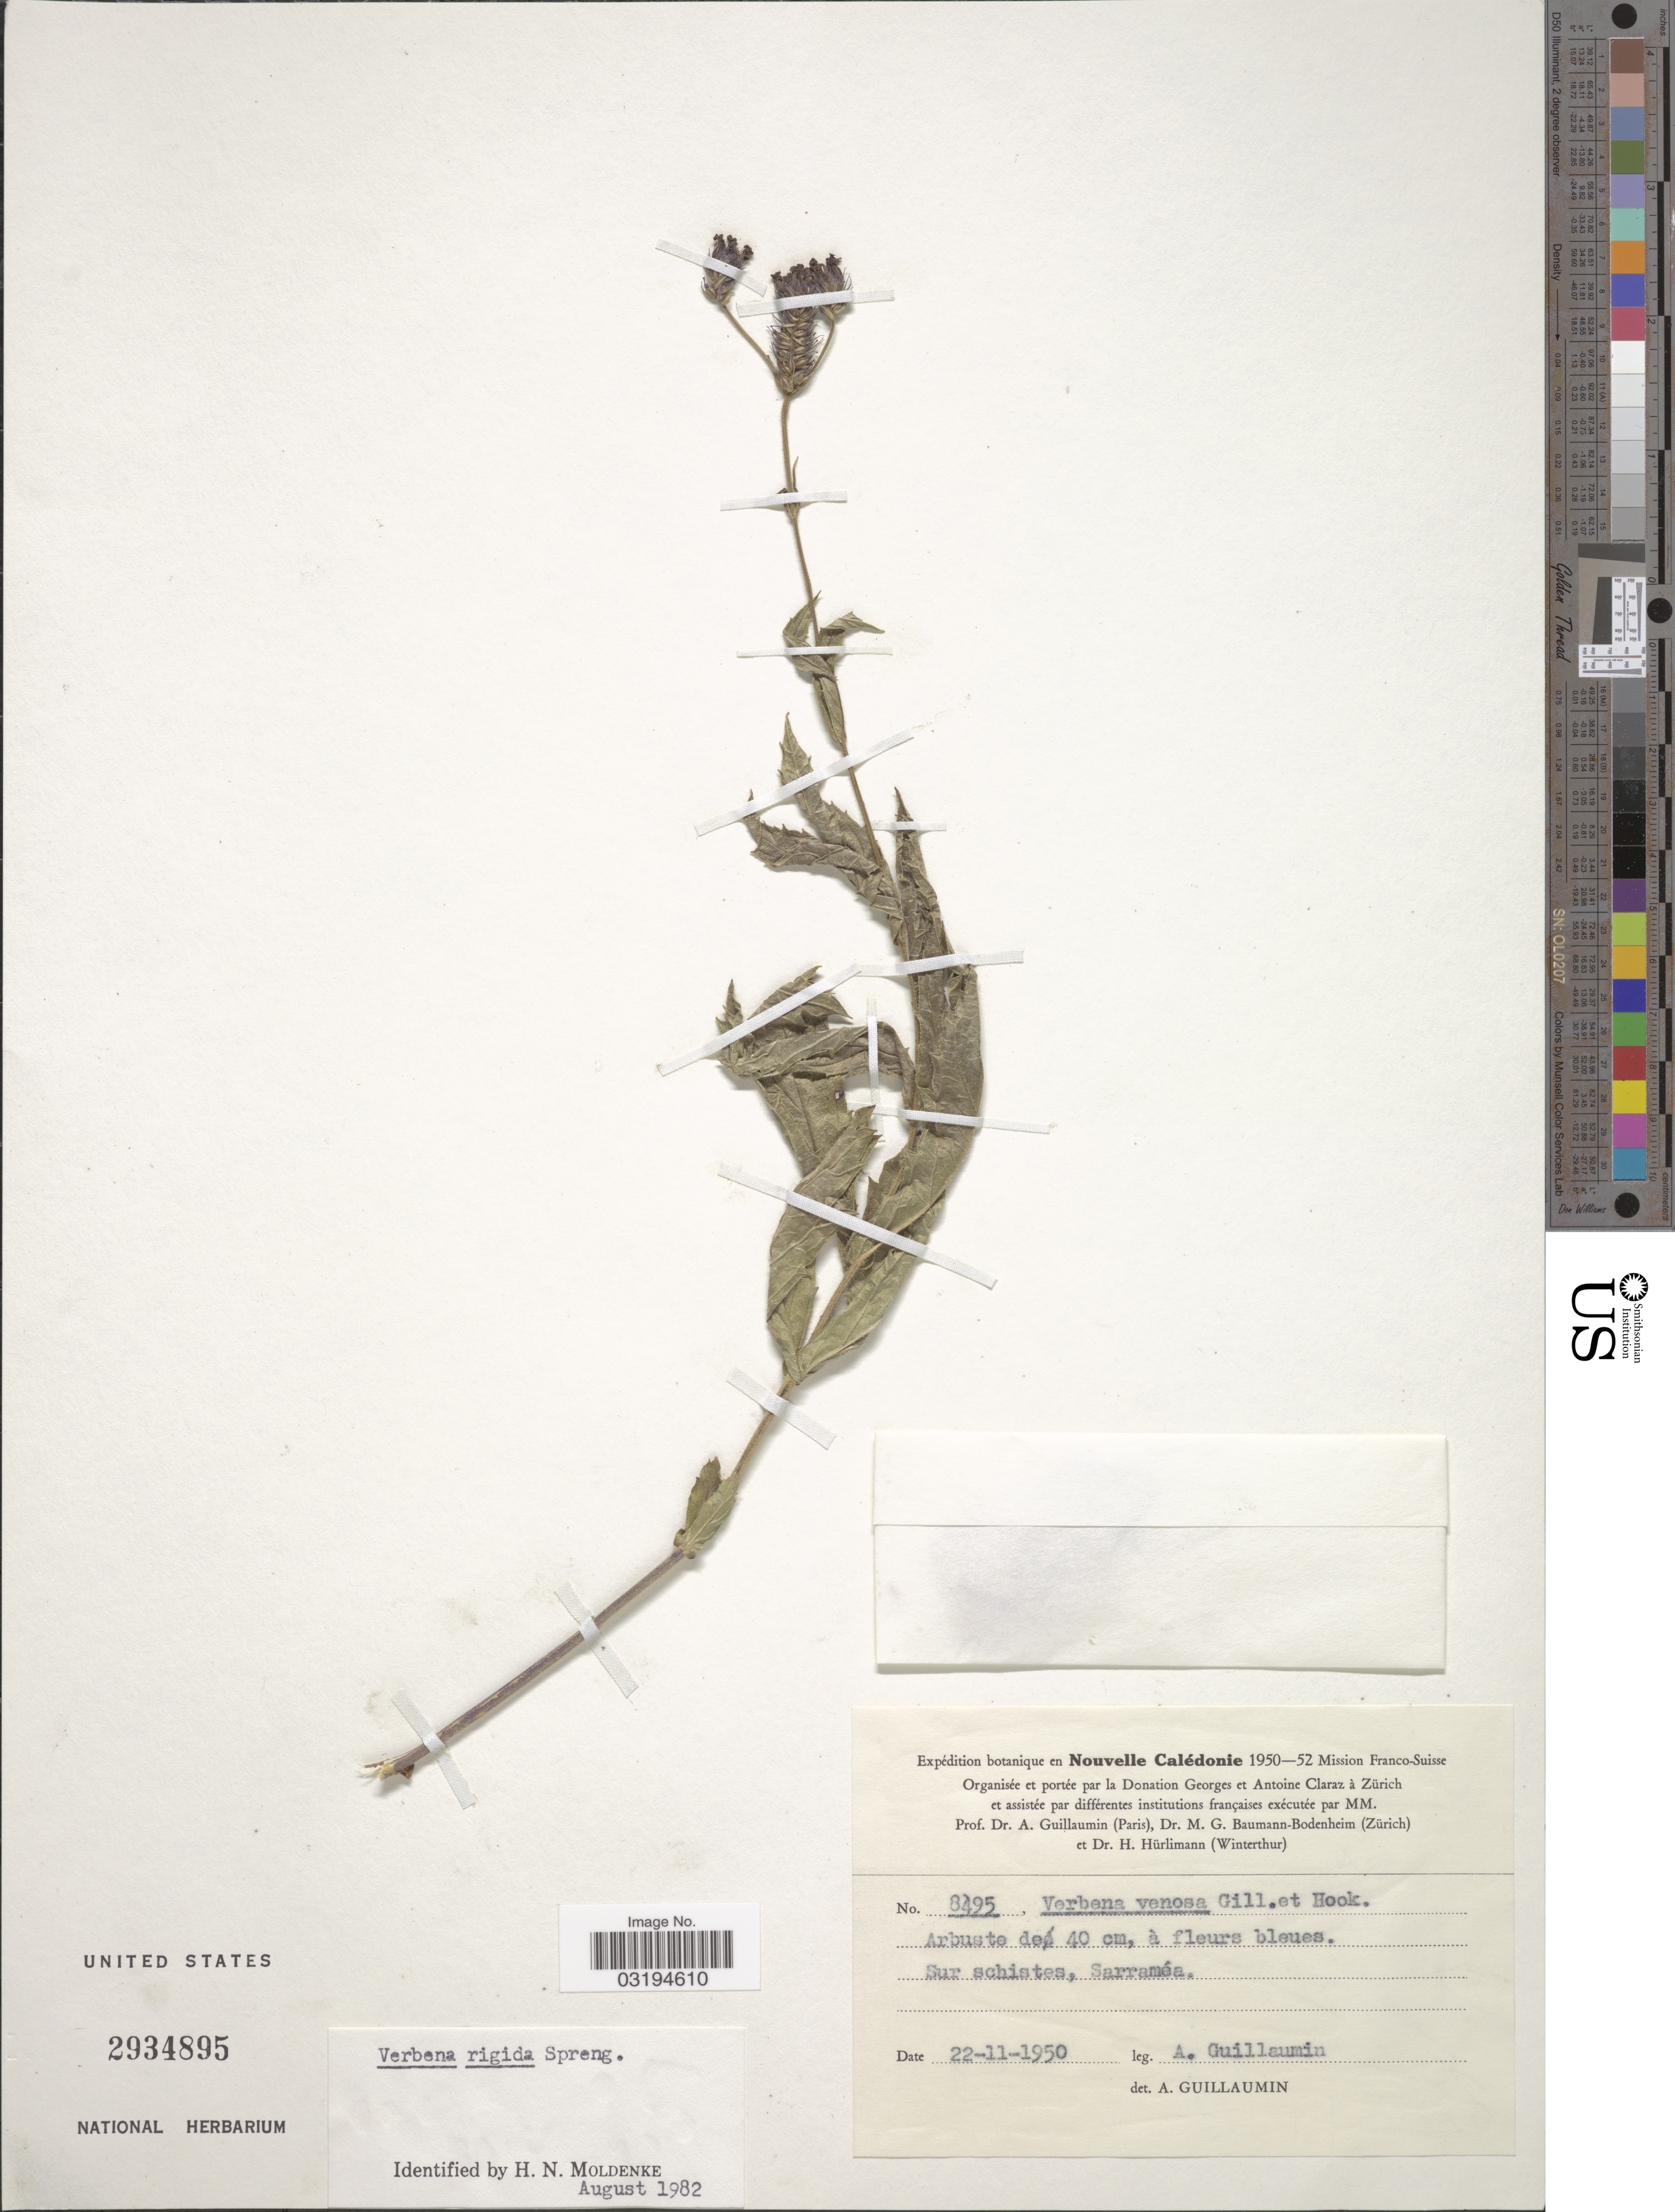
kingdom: Plantae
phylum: Tracheophyta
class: Magnoliopsida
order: Lamiales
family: Verbenaceae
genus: Verbena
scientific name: Verbena rigida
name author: Spreng.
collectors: A. Guillaumin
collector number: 8495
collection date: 1950-11-22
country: New Caledonia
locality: Sur schistes, Sarraméa. Nouvelle Calédonie.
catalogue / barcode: US 2934895